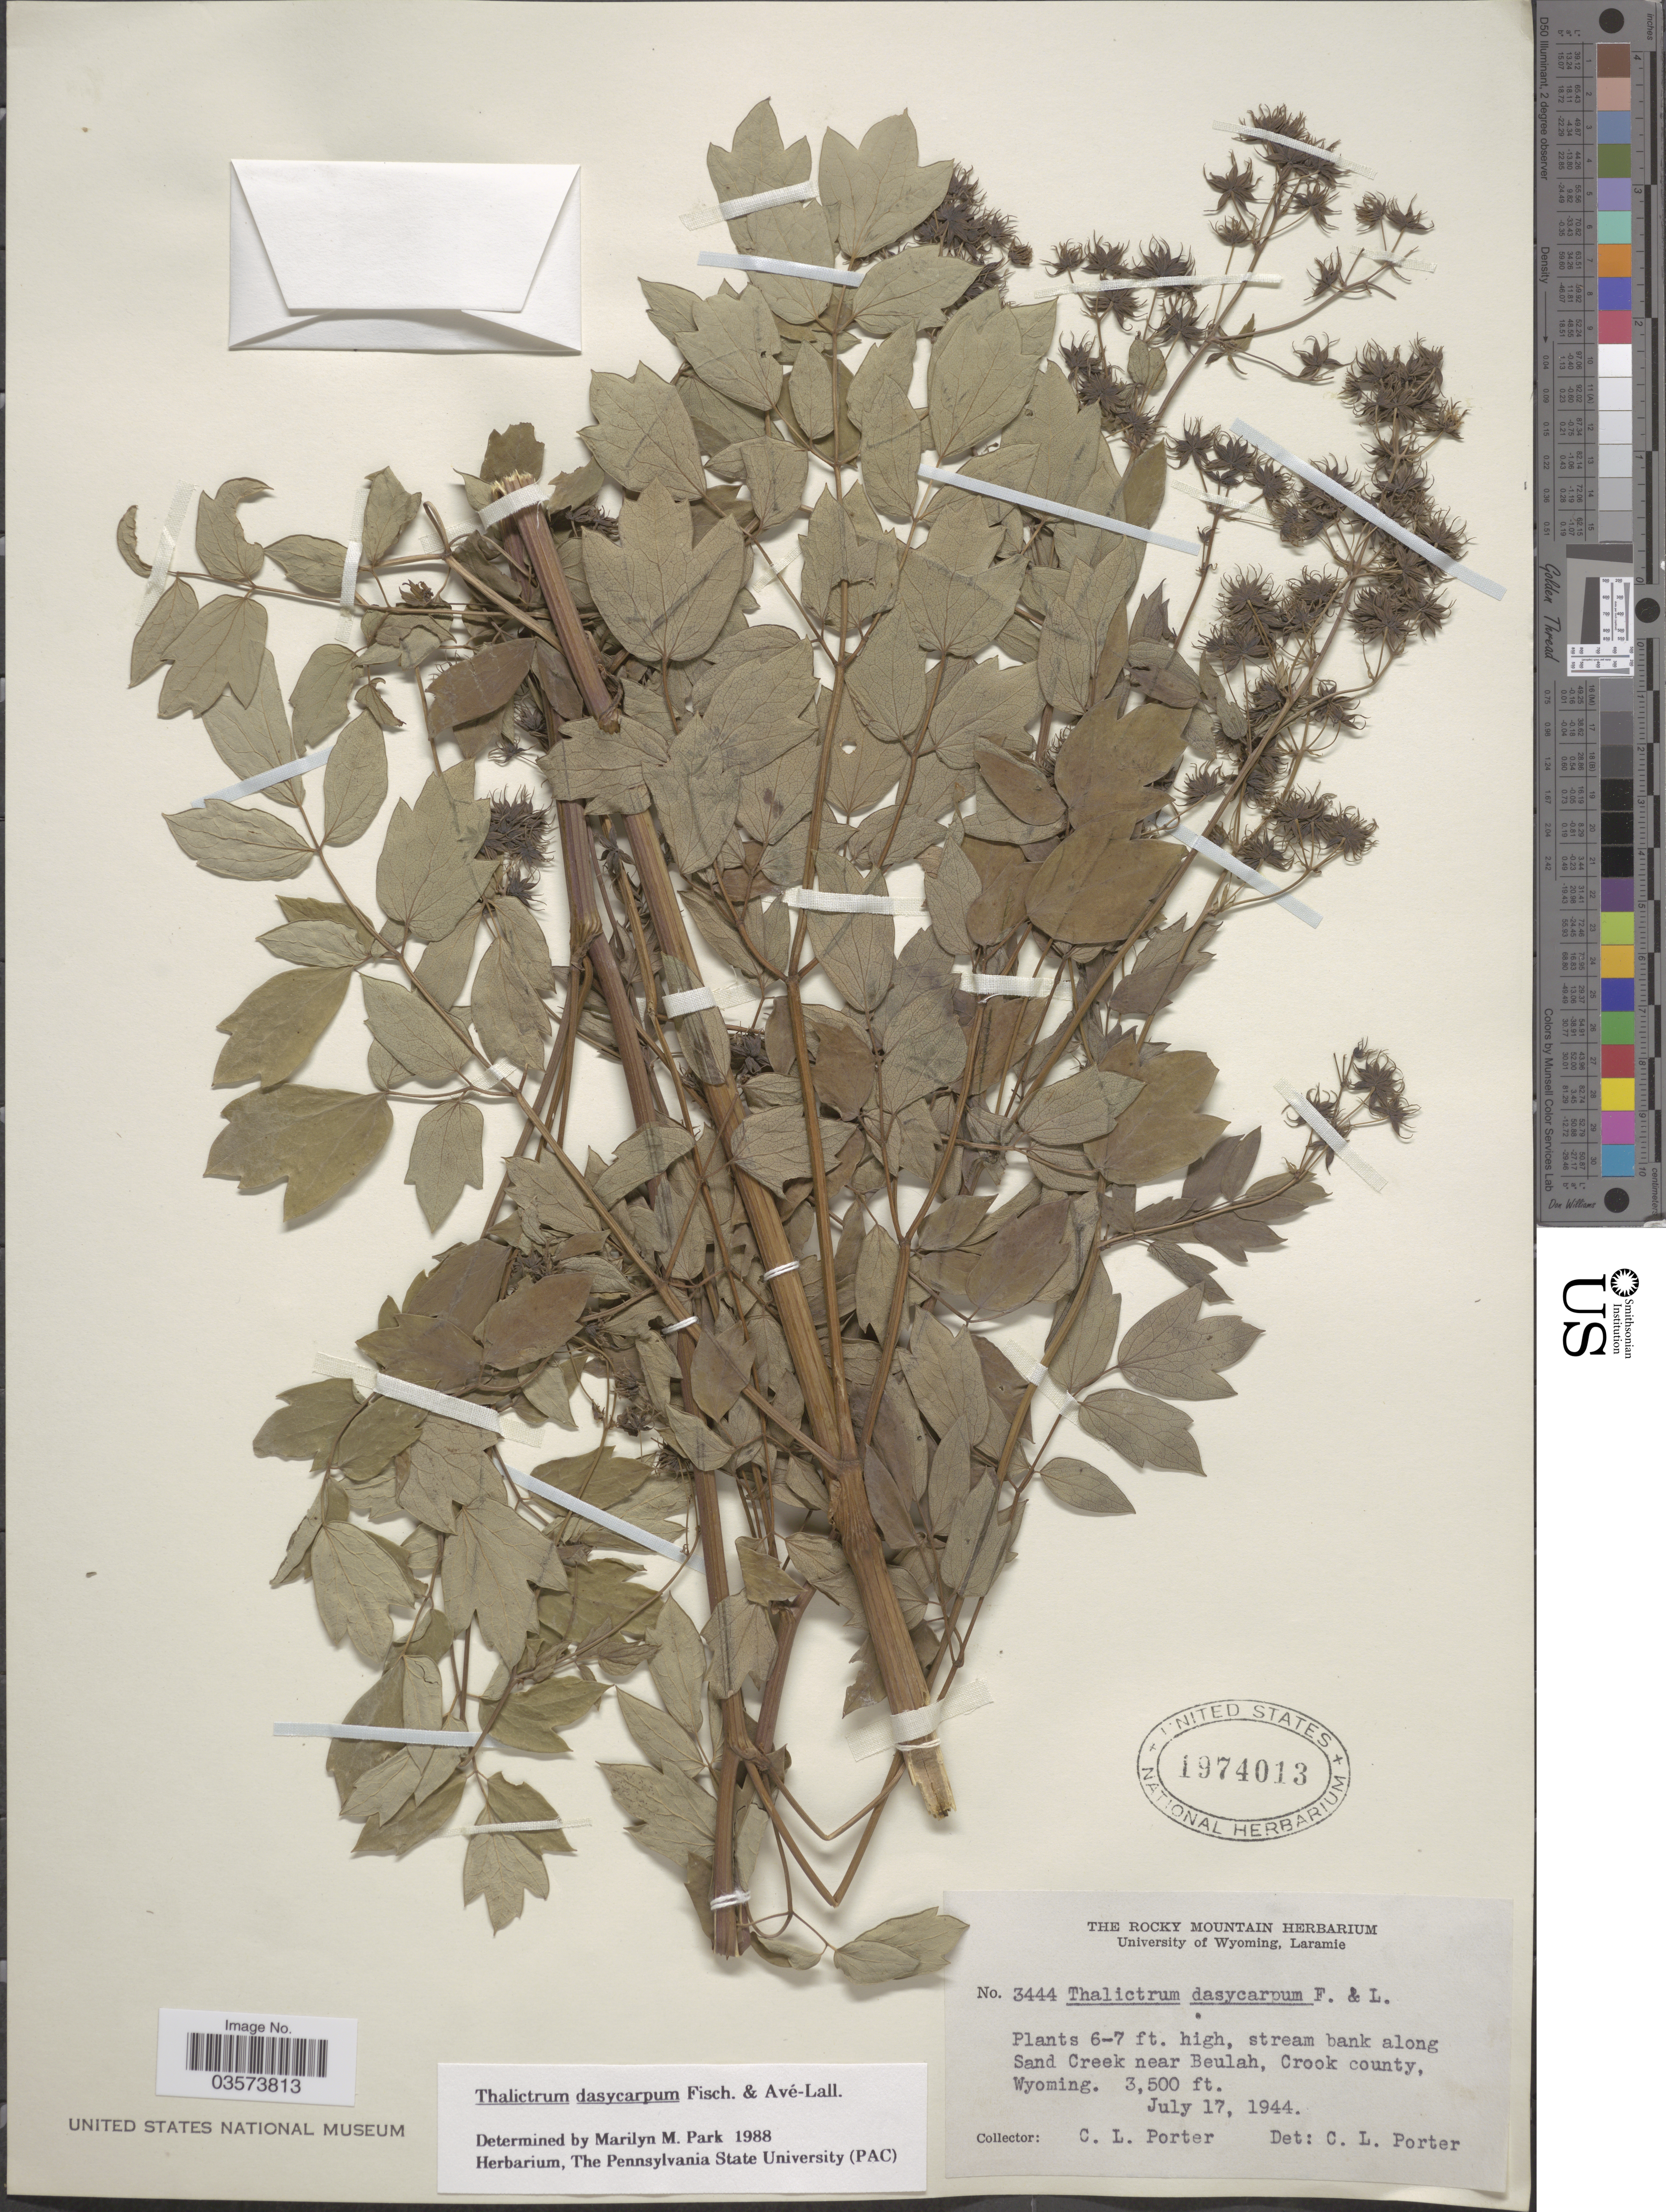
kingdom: Plantae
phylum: Tracheophyta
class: Magnoliopsida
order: Ranunculales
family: Ranunculaceae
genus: Thalictrum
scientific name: Thalictrum dasycarpum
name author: Fisch. & Avé-Lall.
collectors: C. L. Porter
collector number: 3444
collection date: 1944-07-17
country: United States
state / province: Wyoming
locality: Stream bank along Sand Creek near Beulah, Crook county.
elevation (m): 1067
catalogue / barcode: US 1974013